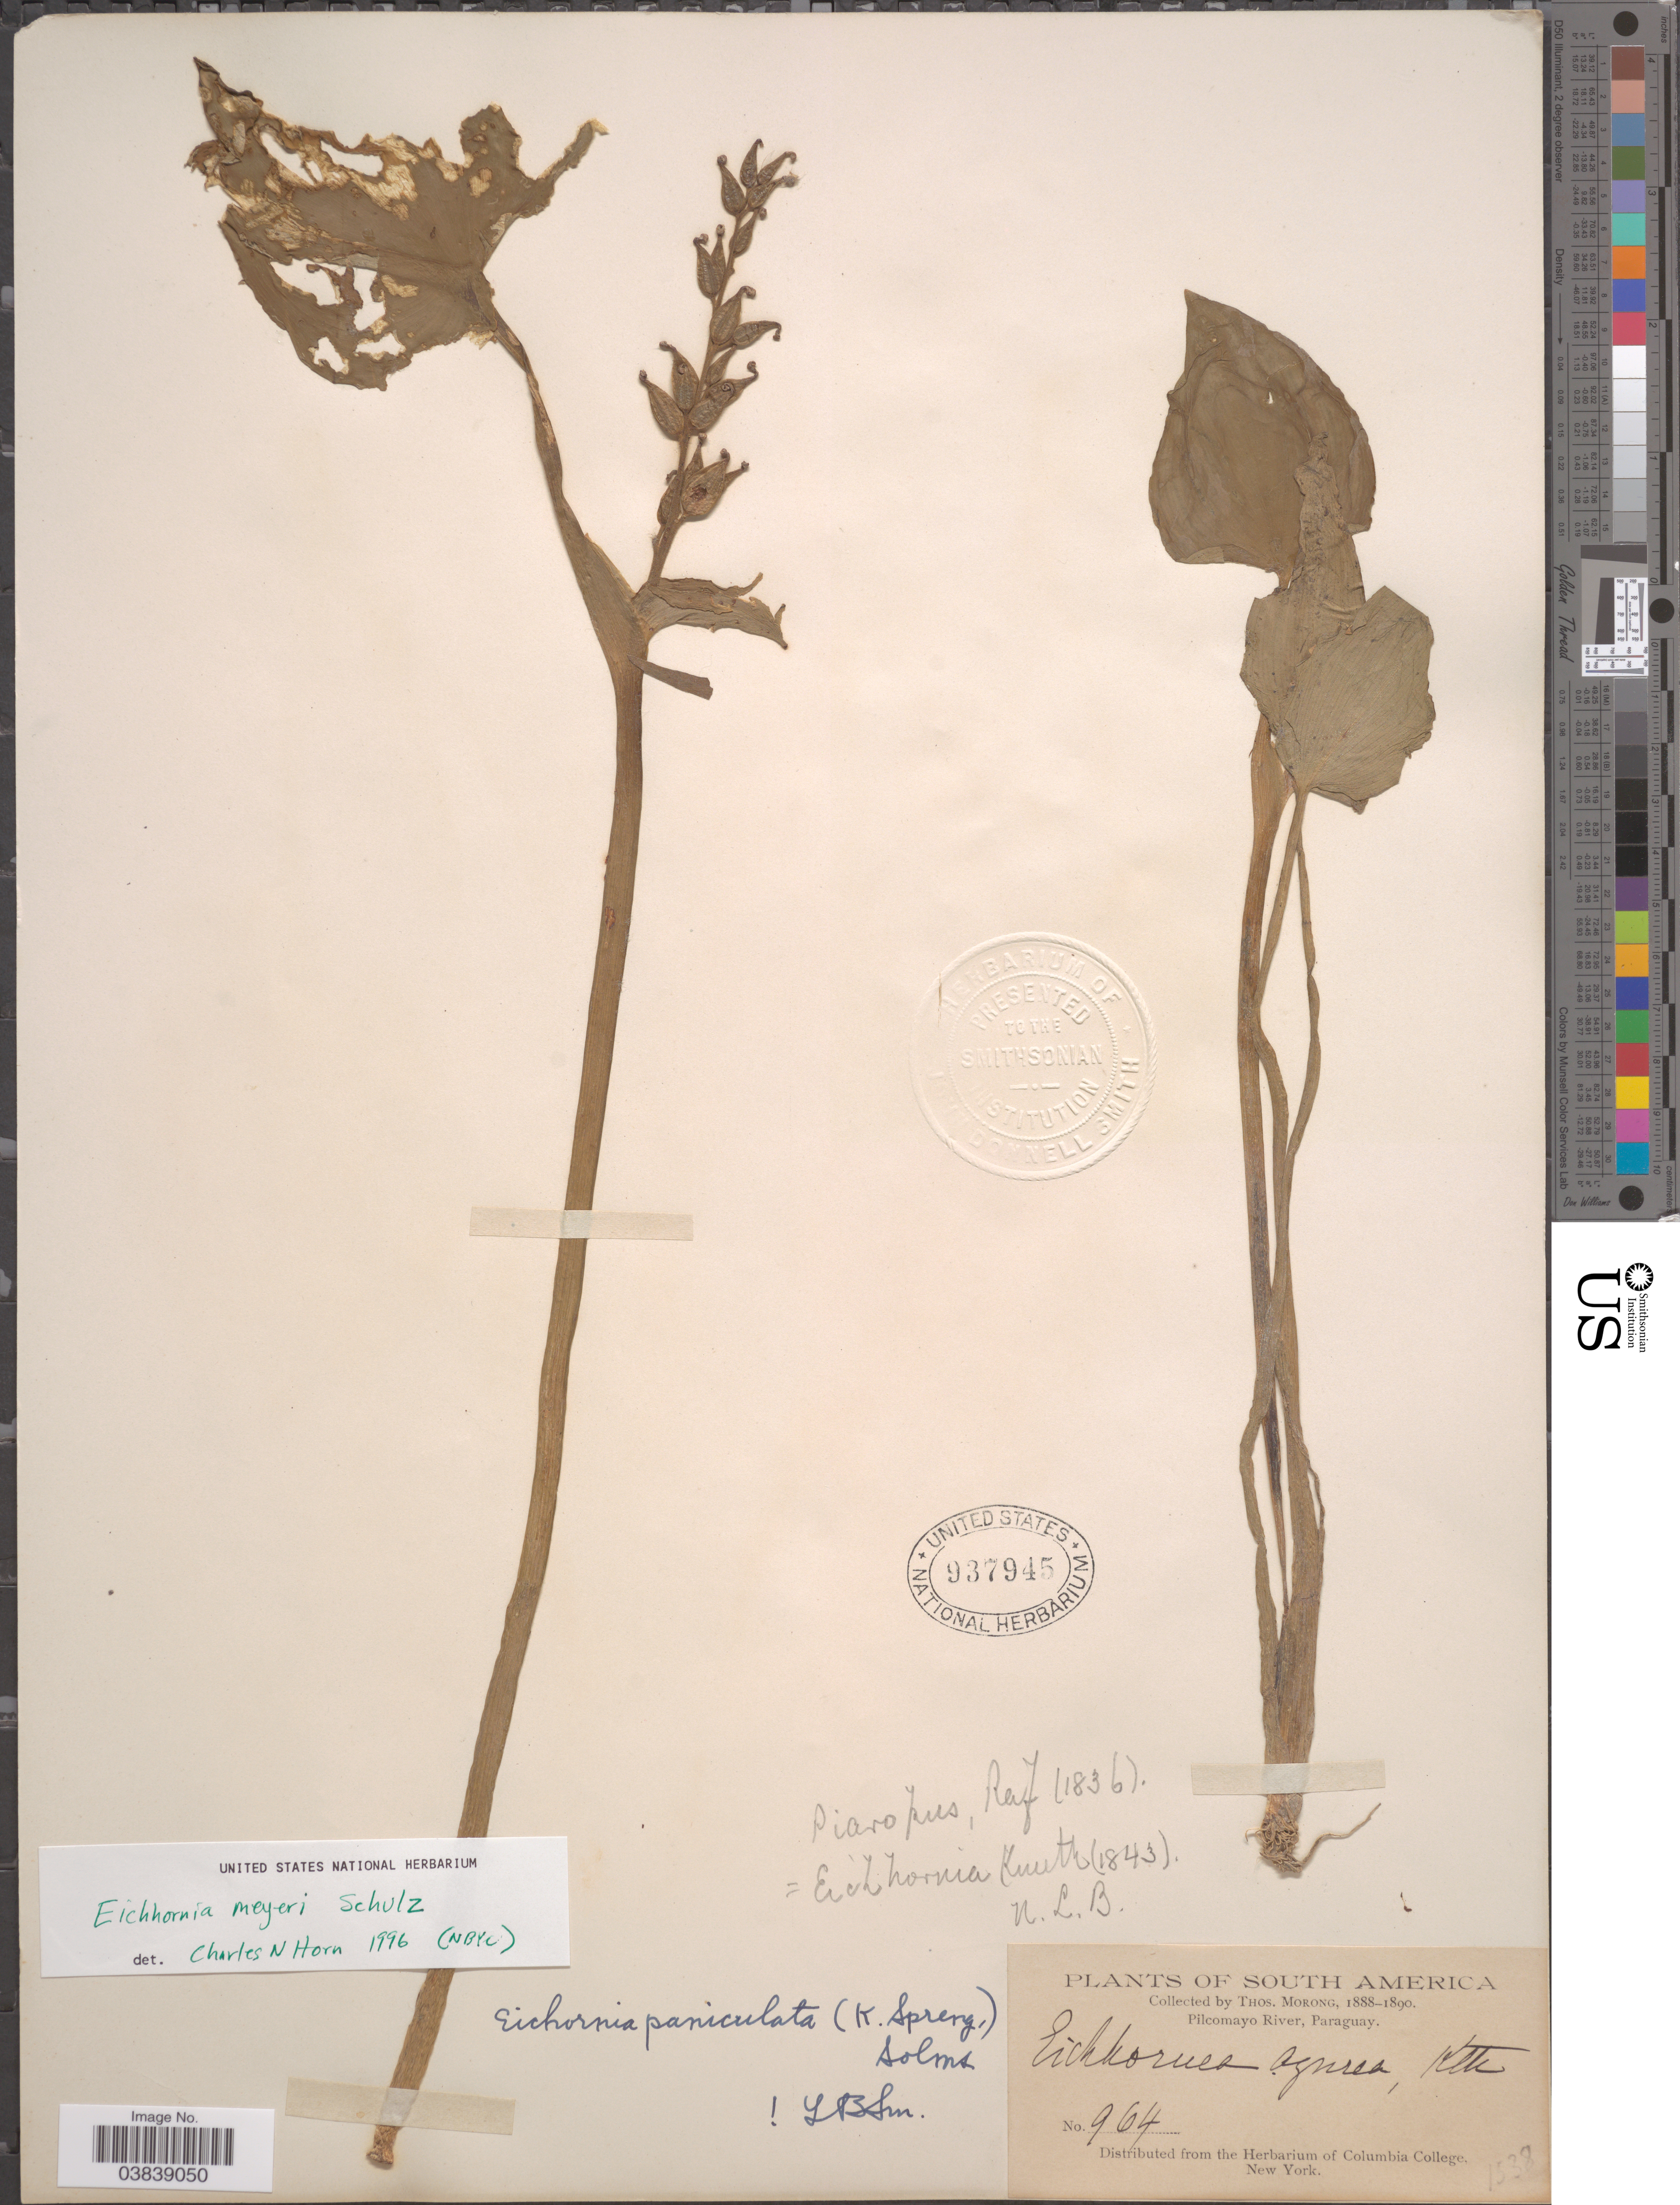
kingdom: Plantae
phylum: Tracheophyta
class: Liliopsida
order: Commelinales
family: Pontederiaceae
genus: Eichhornia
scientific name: Eichhornia meyeri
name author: A.G. Schulz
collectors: ex herb. T. Morong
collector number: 964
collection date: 1888/1890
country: Paraguay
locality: Pilcomayo River.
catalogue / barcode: US 937945